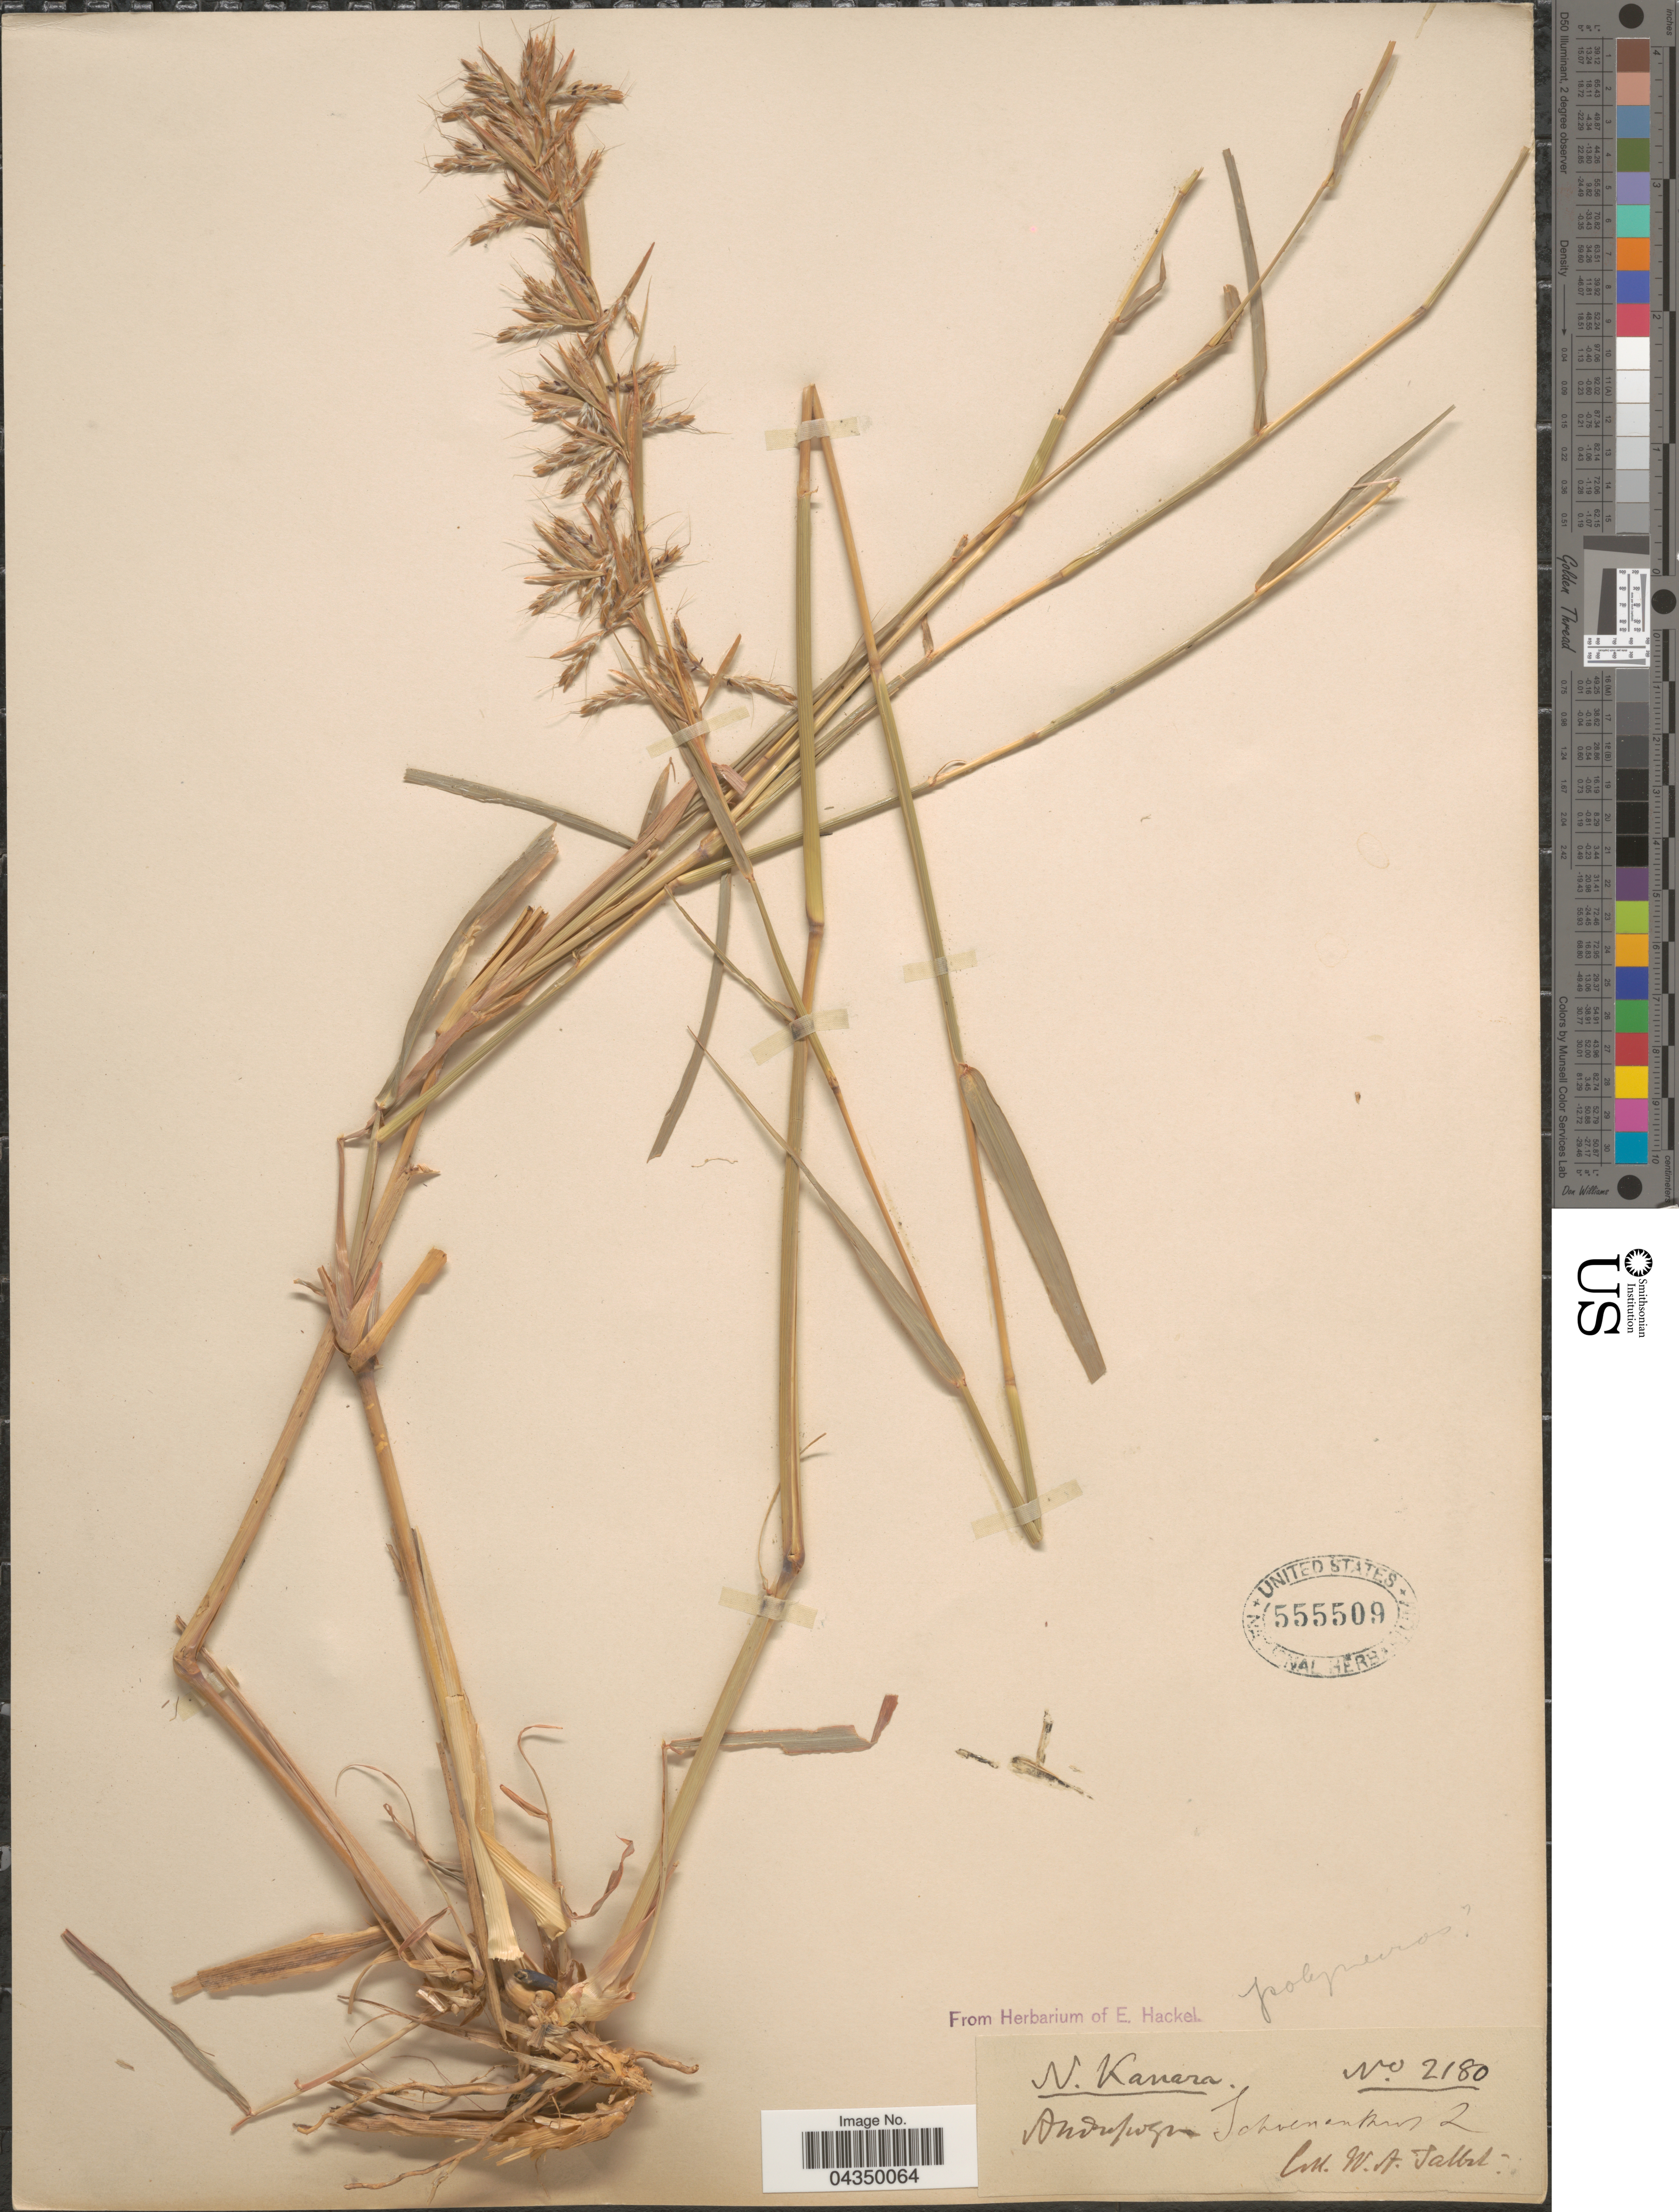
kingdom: Plantae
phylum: Tracheophyta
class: Liliopsida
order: Poales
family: Poaceae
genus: Cymbopogon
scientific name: Cymbopogon polyneuros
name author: Stapf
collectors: ex herb. E. Hackel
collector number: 2180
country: India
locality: N. Kanara.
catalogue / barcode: US 555509